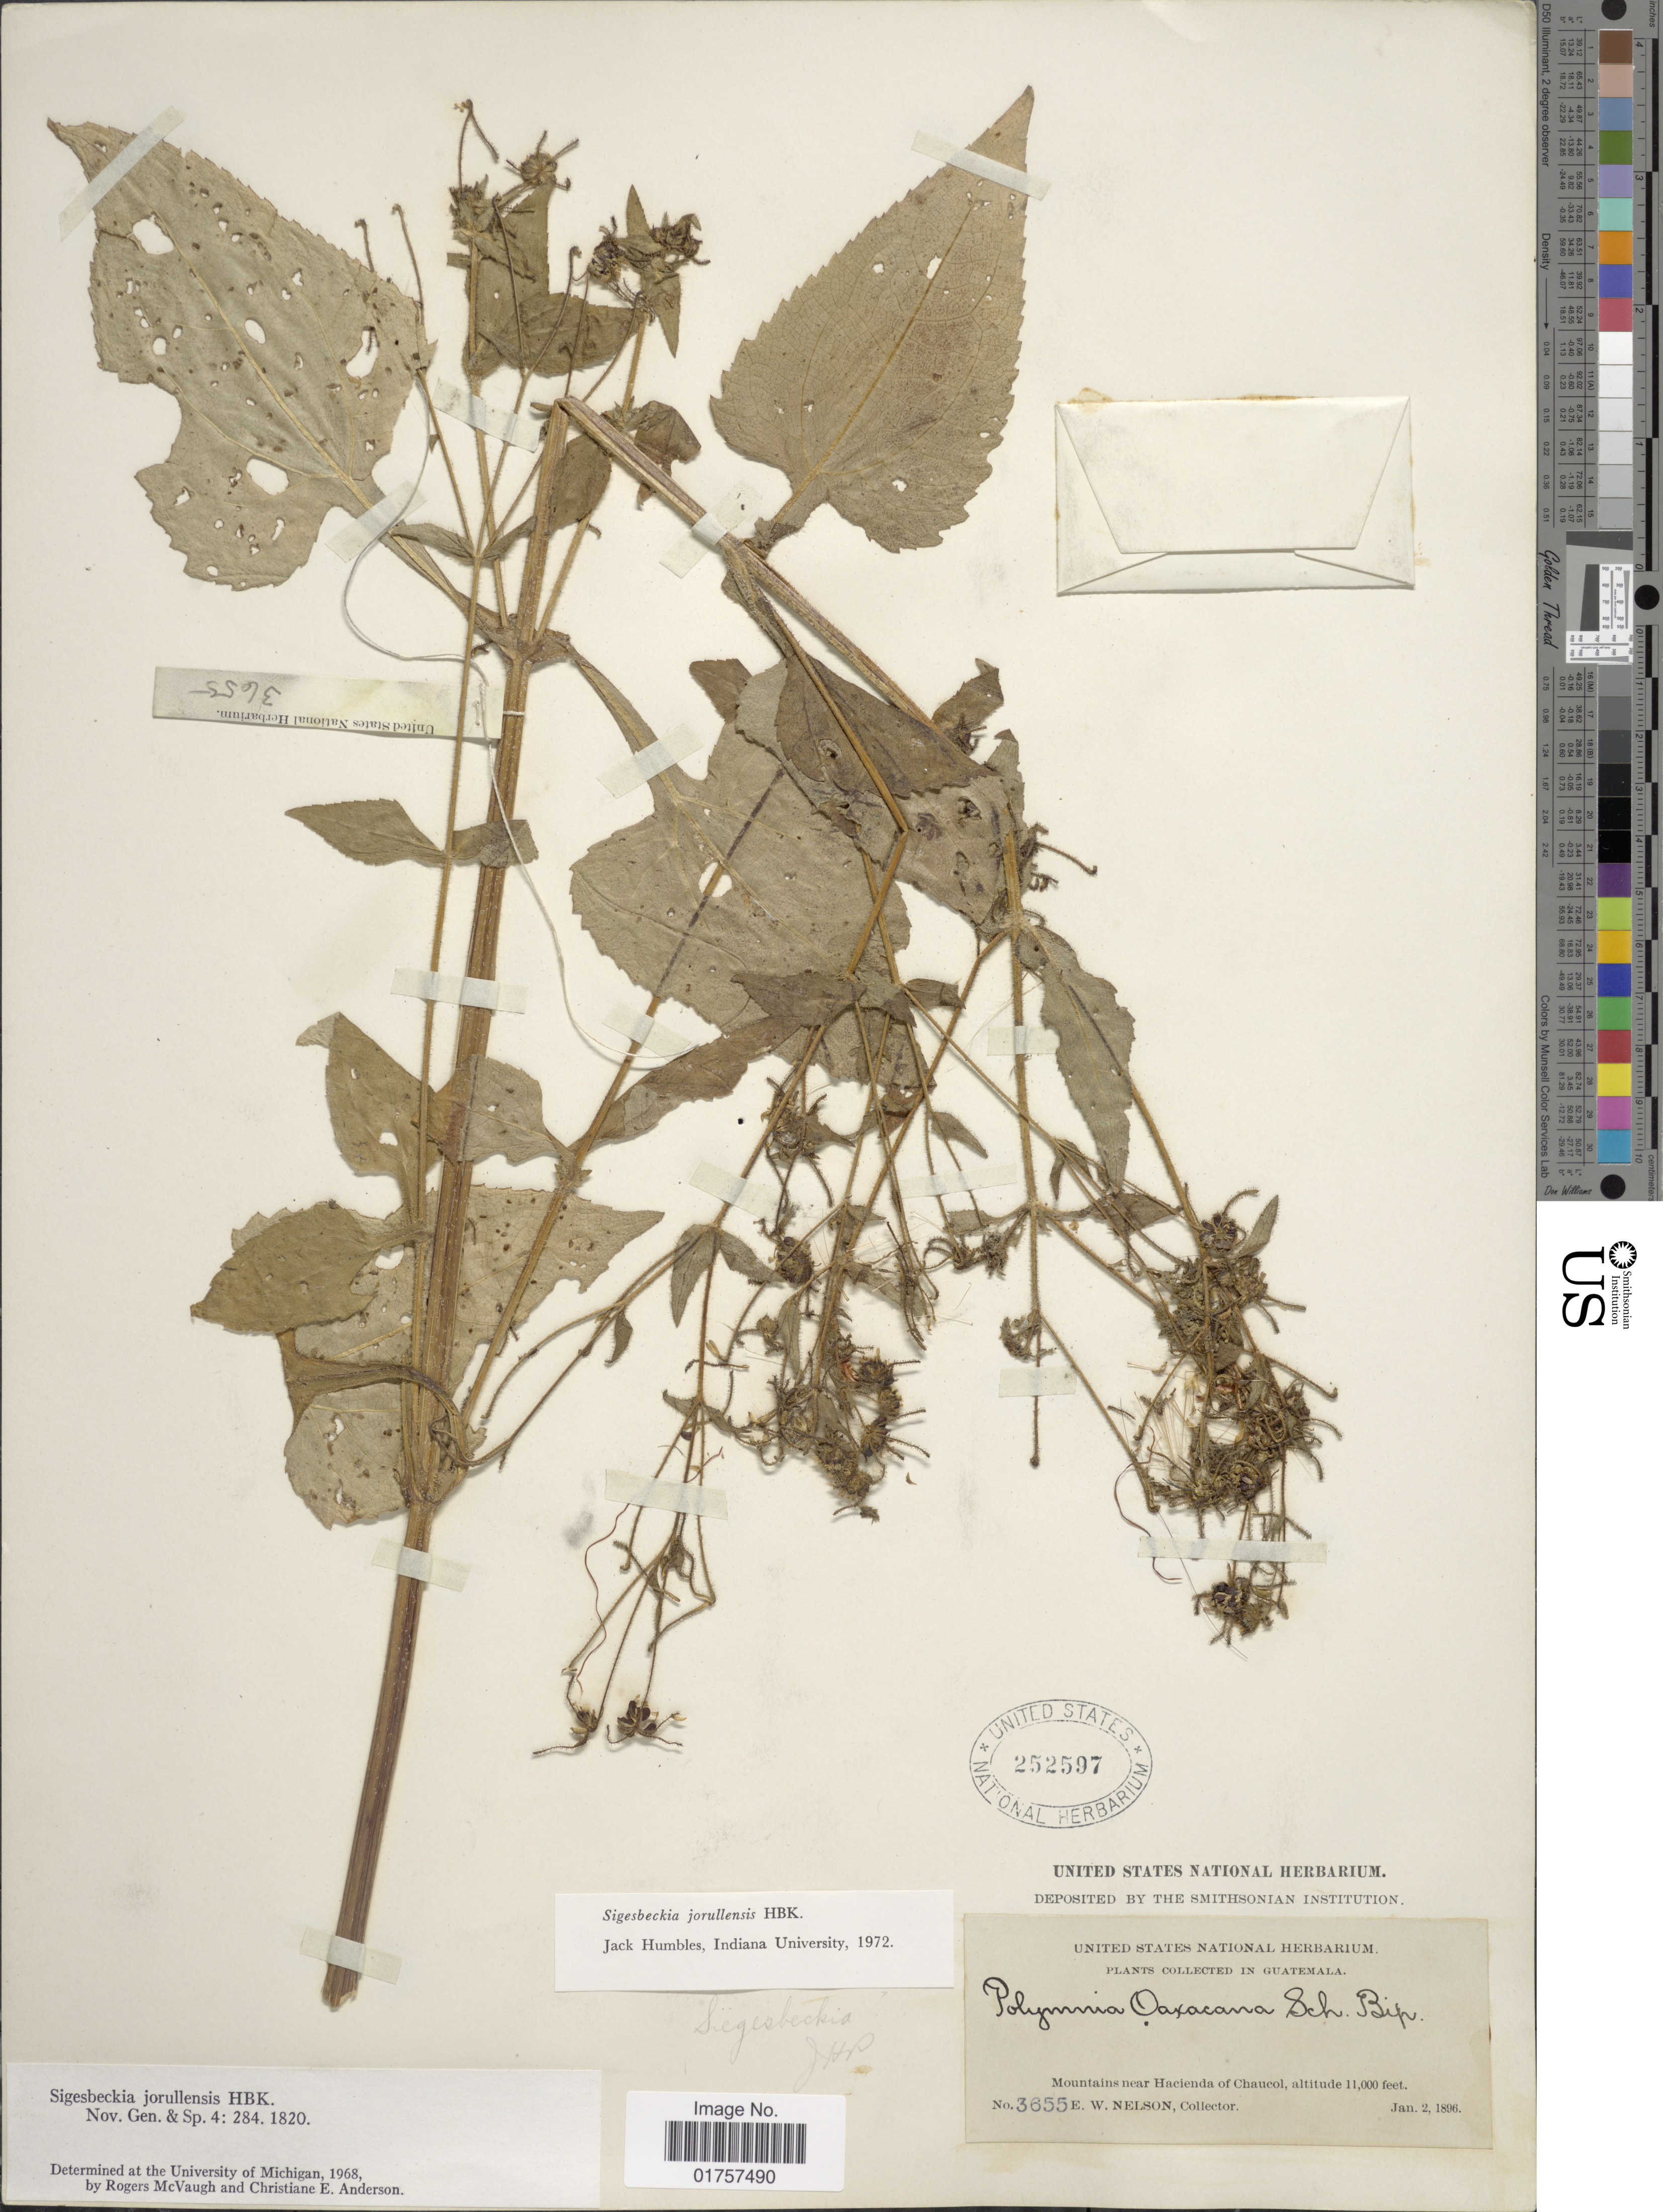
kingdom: Plantae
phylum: Tracheophyta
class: Magnoliopsida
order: Asterales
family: Asteraceae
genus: Sigesbeckia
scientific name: Sigesbeckia jorullensis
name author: Kunth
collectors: E. W. Nelson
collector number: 3655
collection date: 1896-01-02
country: Guatemala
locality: Mountains near Hacienda of Chaucol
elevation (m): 3353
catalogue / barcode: US 252597